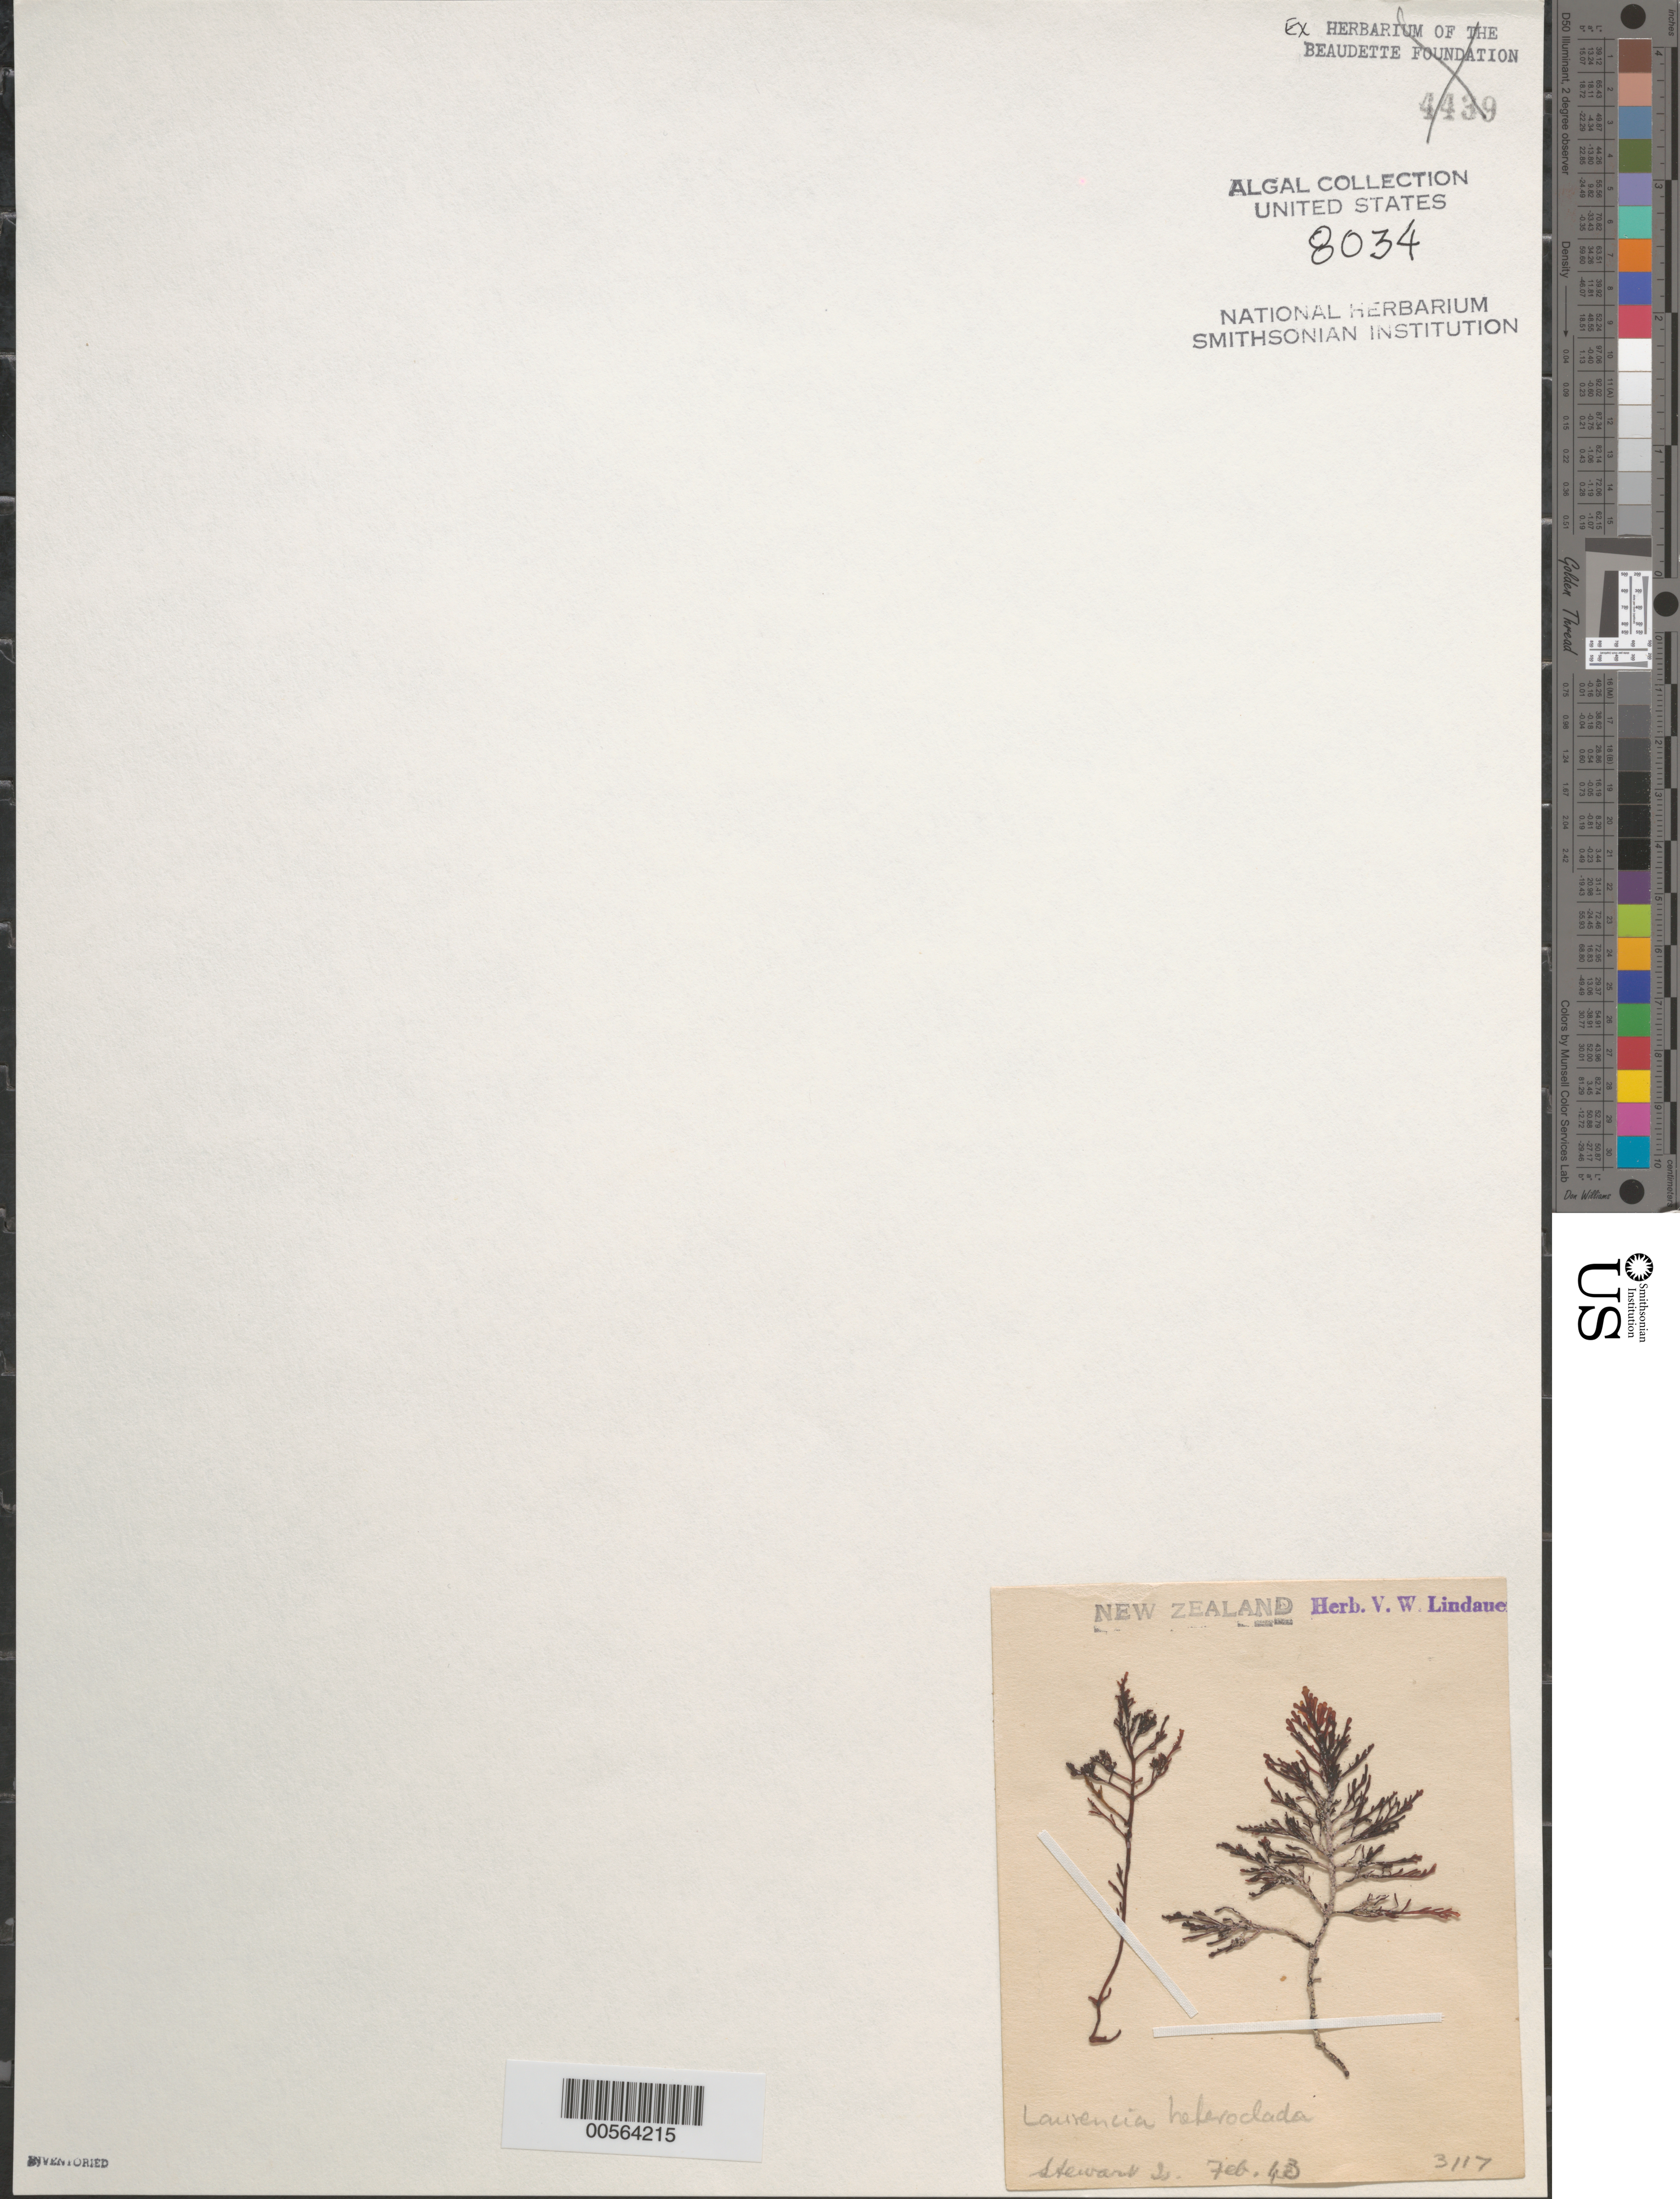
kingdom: Plantae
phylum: Rhodophyta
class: Florideophyceae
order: Ceramiales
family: Rhodomelaceae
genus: Laurencia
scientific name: Laurencia heteroclada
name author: Harv.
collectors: V. Lindauer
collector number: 3117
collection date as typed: Feb 1943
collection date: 1943-02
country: New Zealand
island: Stewart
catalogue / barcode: US 8034